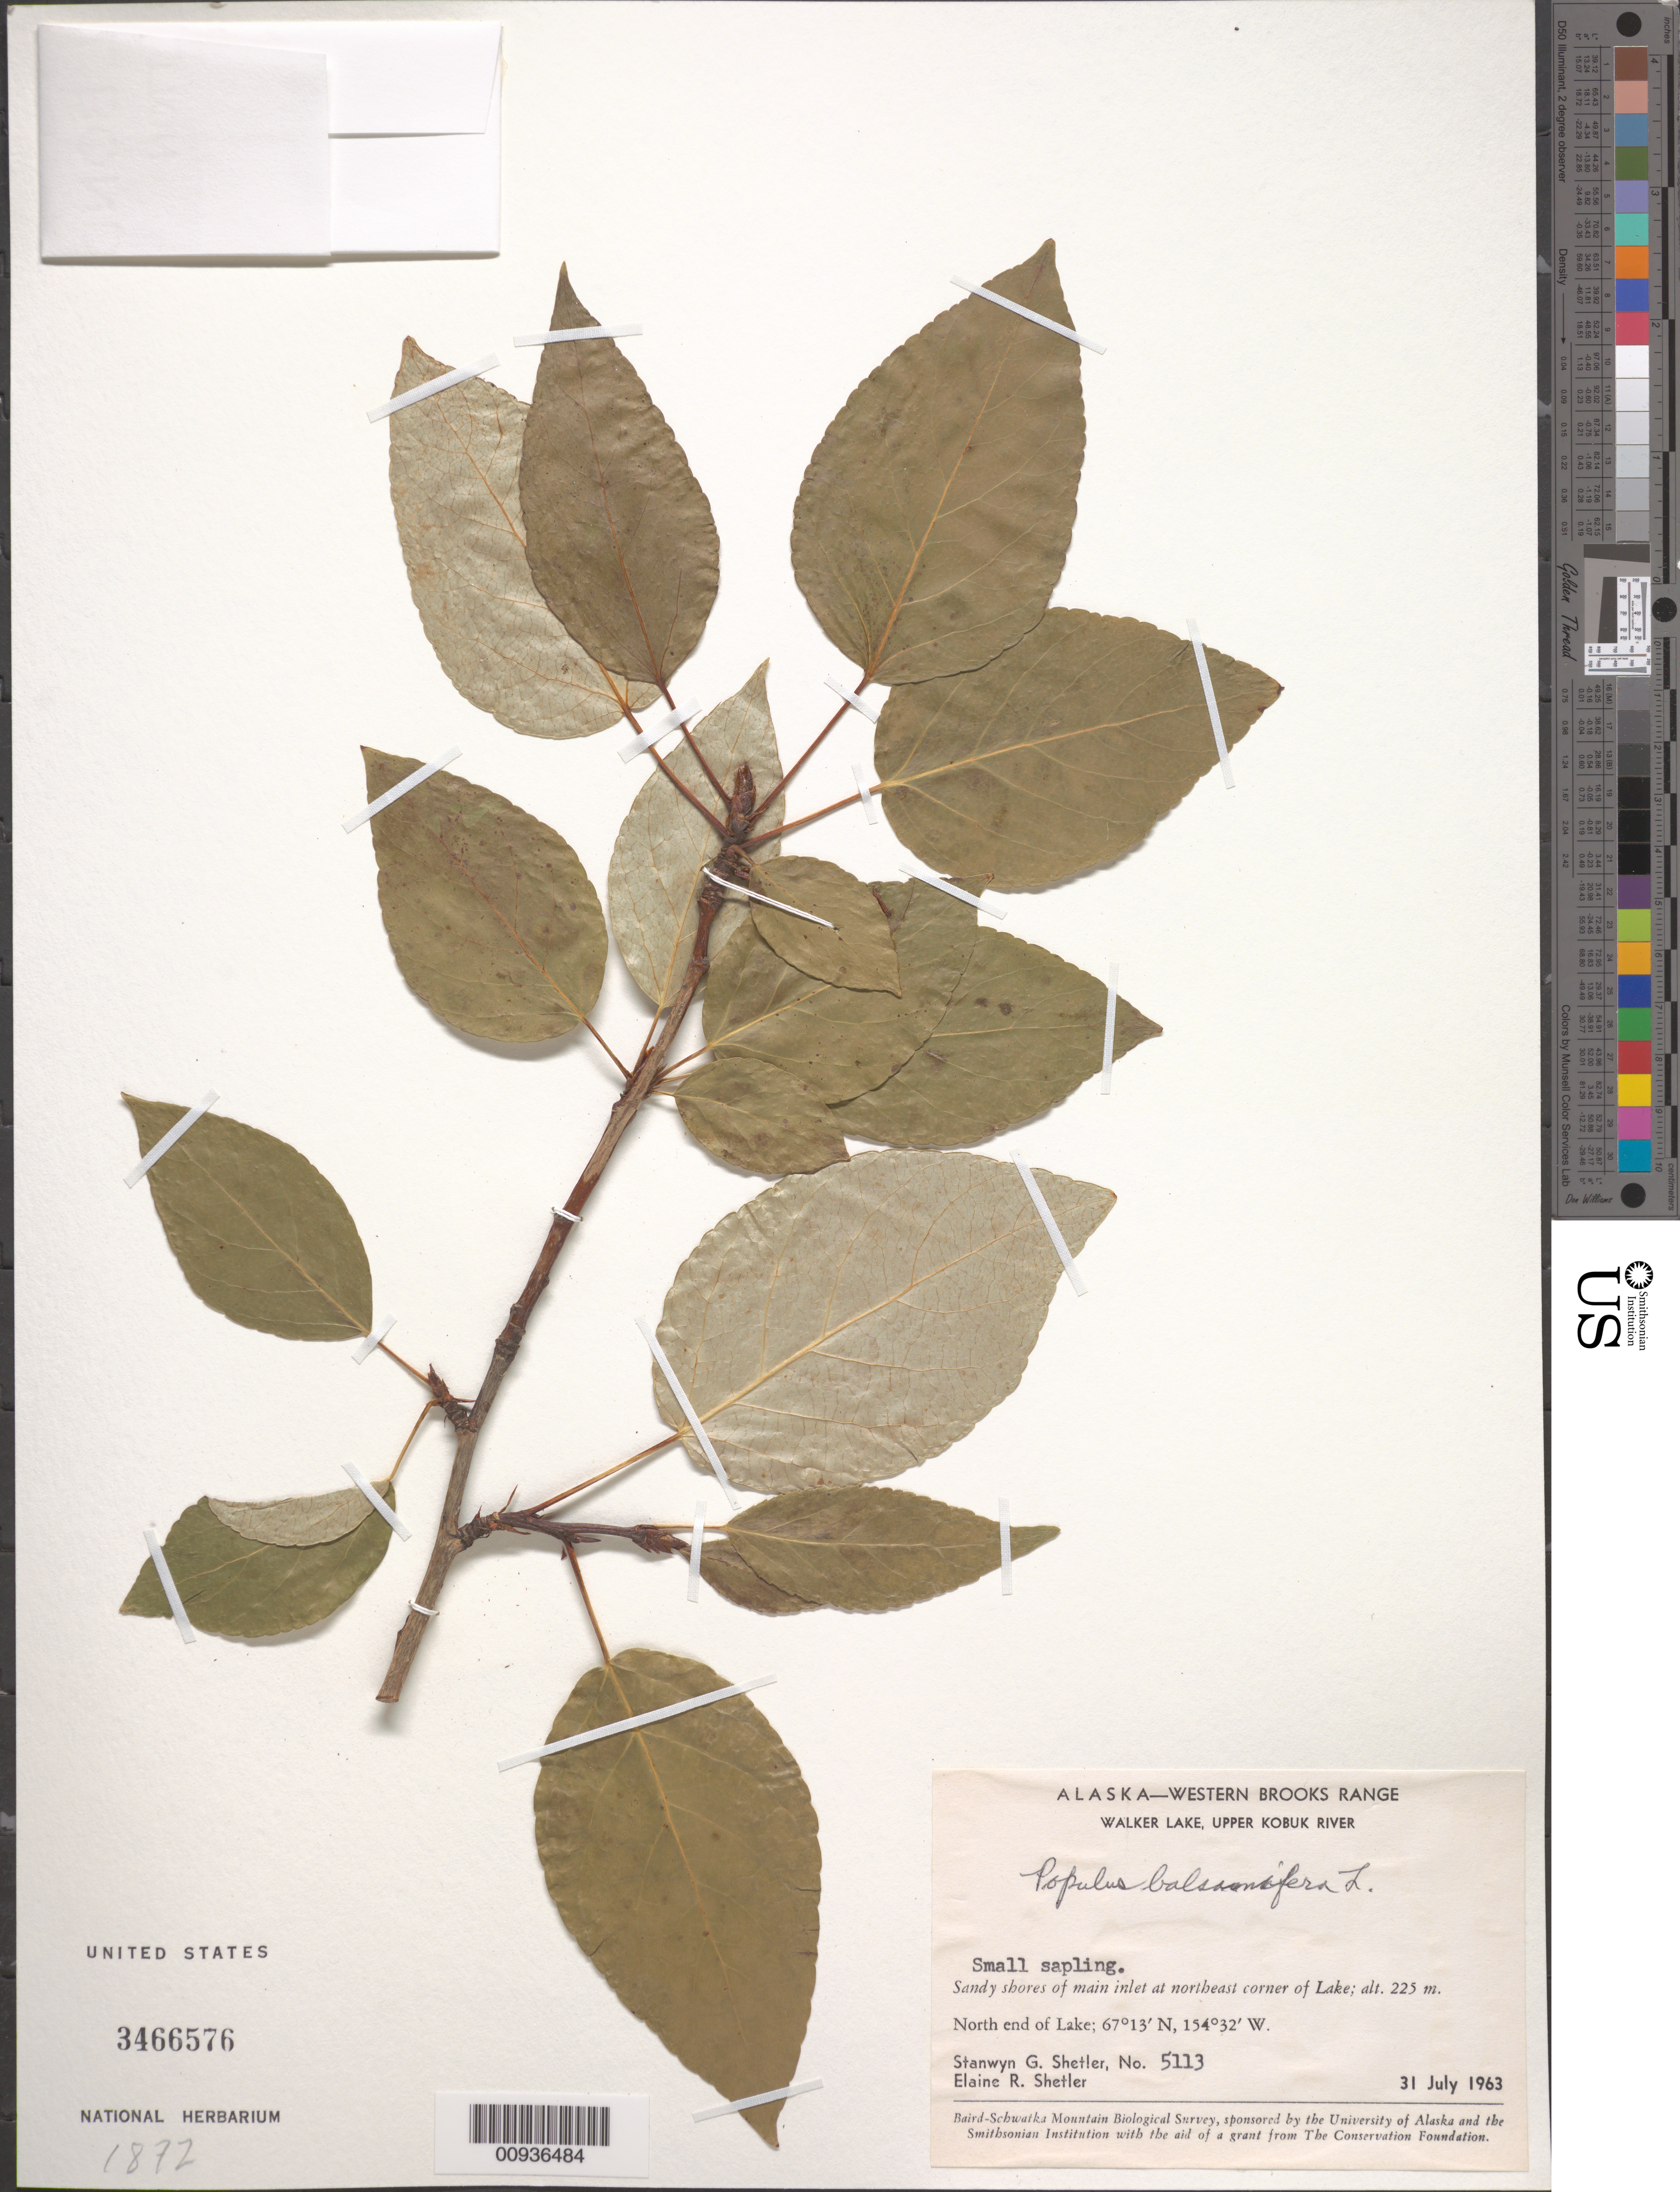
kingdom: Plantae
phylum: Tracheophyta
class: Magnoliopsida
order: Malpighiales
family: Salicaceae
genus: Populus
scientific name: Populus balsamifera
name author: L.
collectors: S. Shetler & E. R. Shetler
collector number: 5113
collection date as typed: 31 Jul 1963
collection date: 1963-07-31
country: United States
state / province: Alaska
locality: North end of Walker Lake. Western Brooks Range, Upper Kobuk River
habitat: Sandy shores of main inlet at northeast corner of Lake.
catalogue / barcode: US 3466576